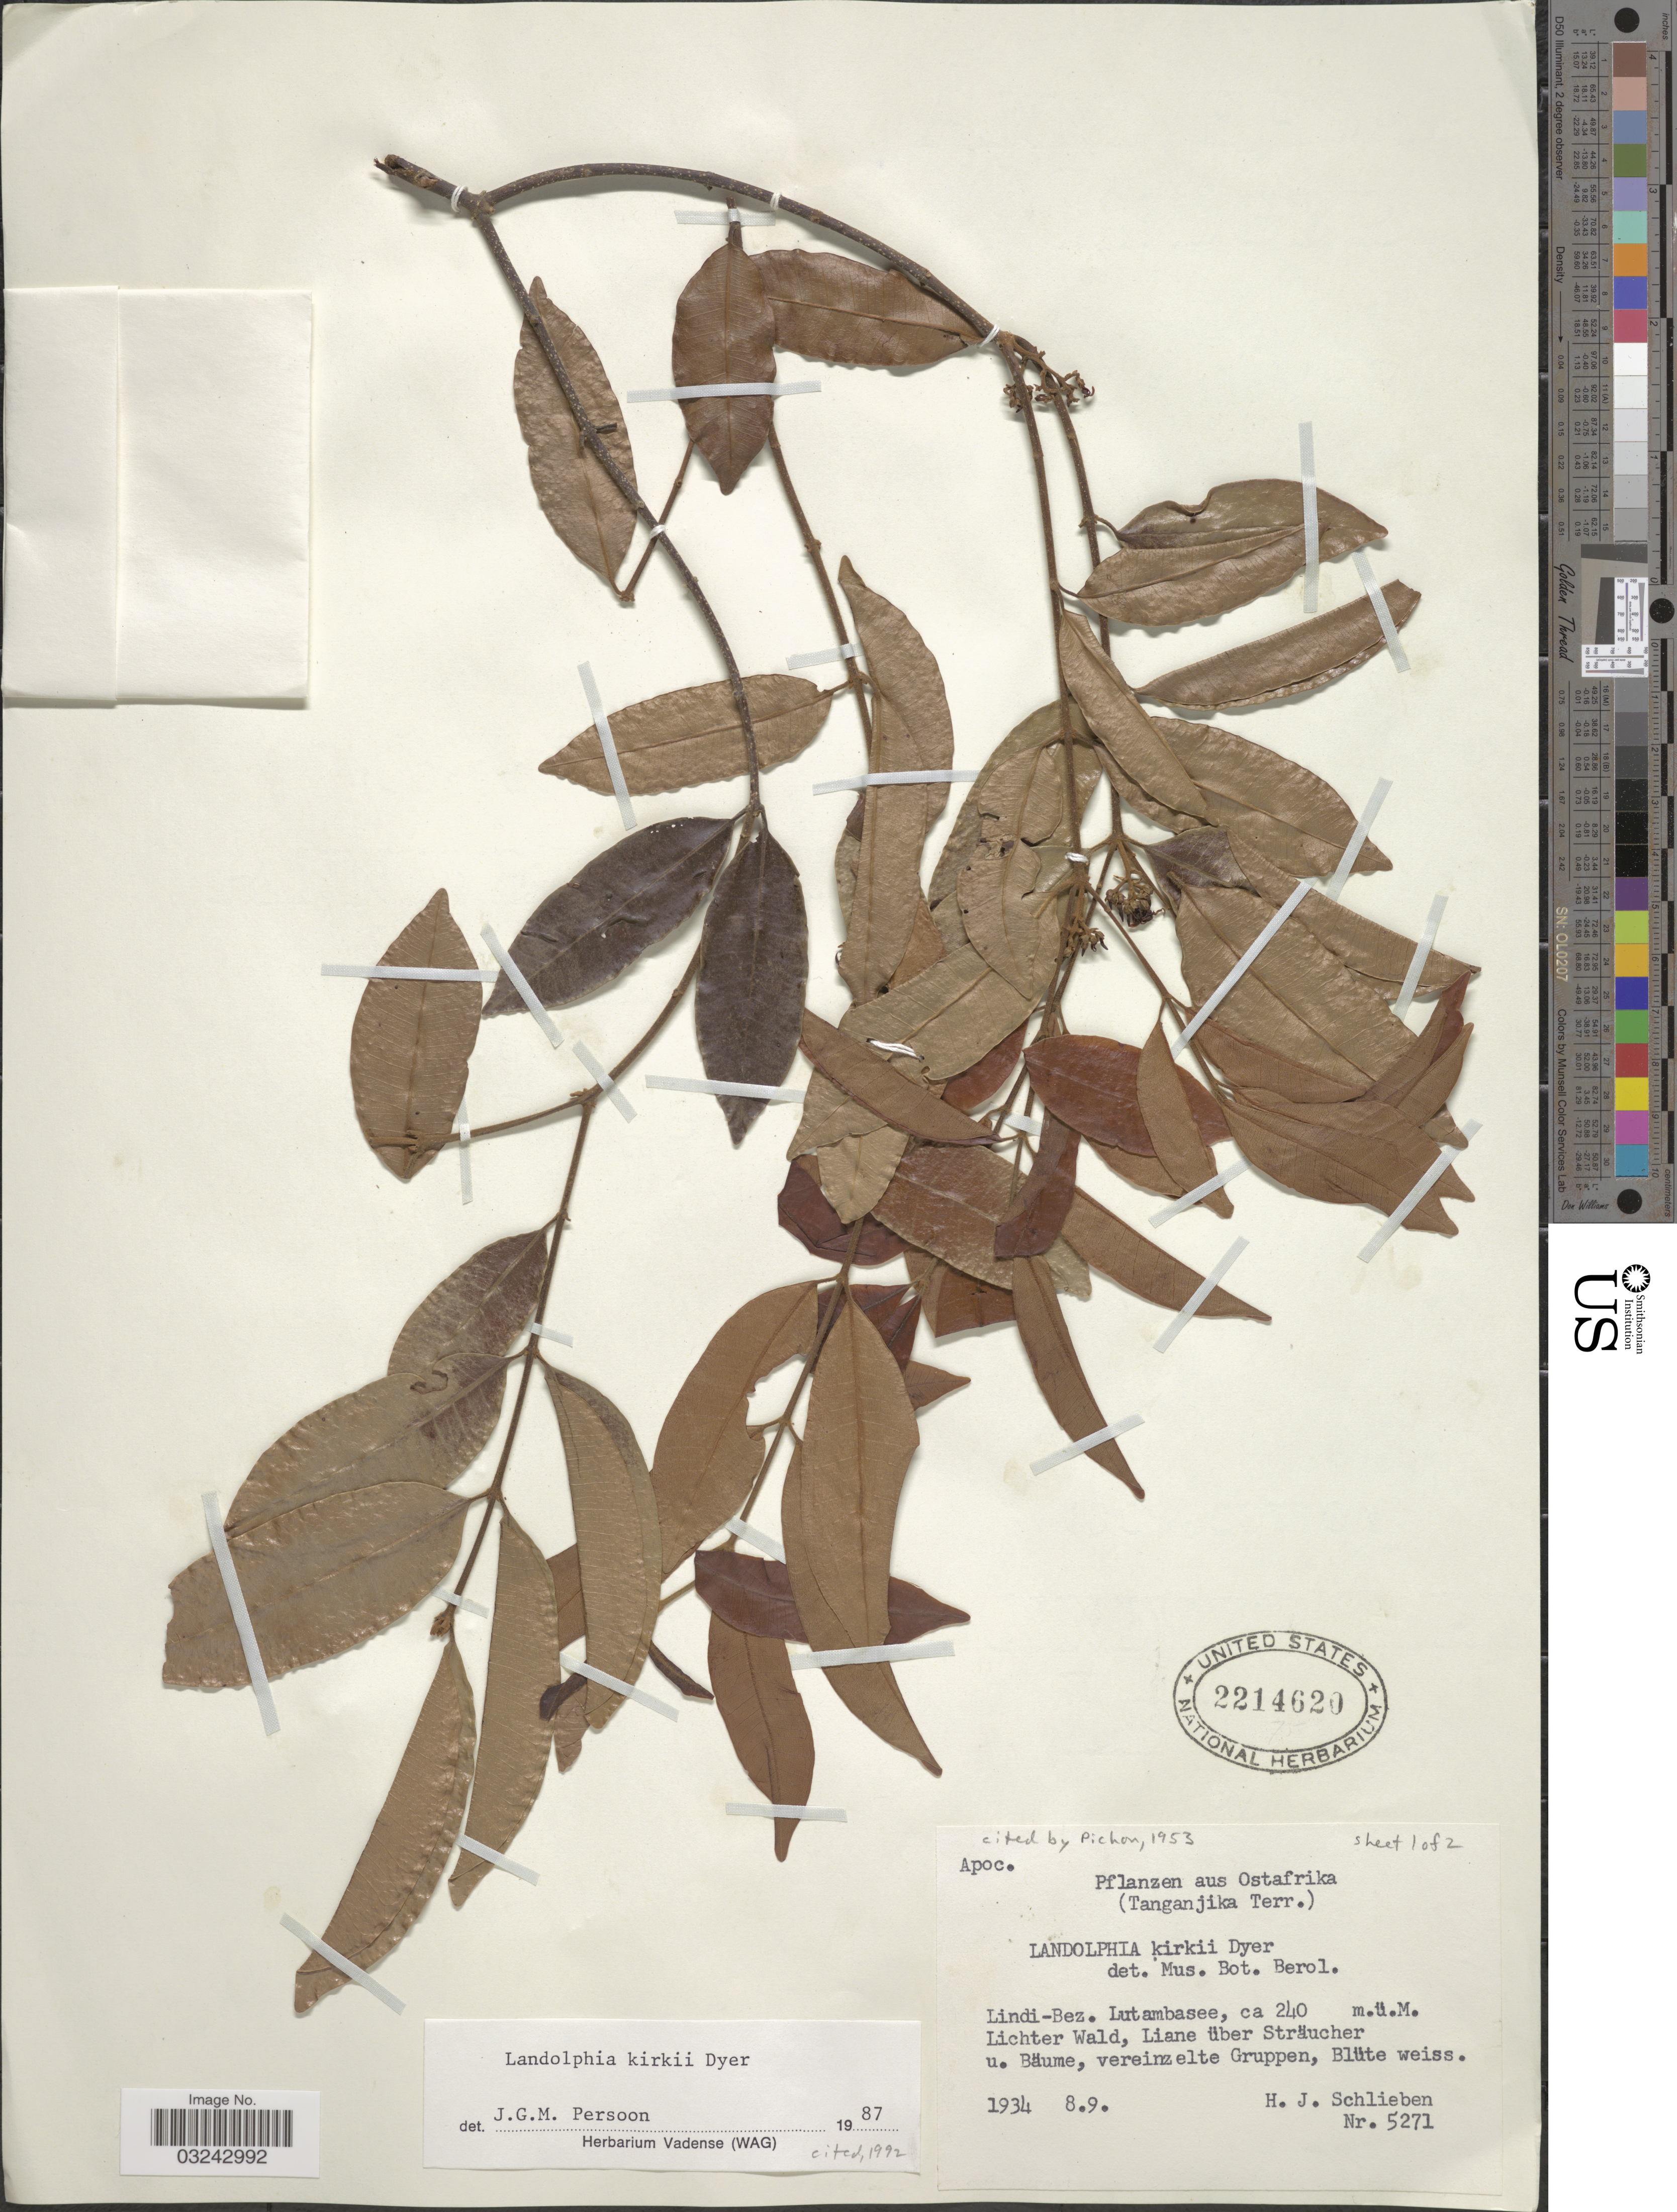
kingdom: Plantae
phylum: Tracheophyta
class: Magnoliopsida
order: Gentianales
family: Apocynaceae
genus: Landolphia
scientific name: Landolphia kirkii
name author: Dyer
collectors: H. J. Schlieben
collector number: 5271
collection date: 1934-08-09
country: Tanzania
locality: Aus Ostafrika (Tanganjika Terr.), Lindi-Bez. Lutambasee.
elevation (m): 240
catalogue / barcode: US 2214620